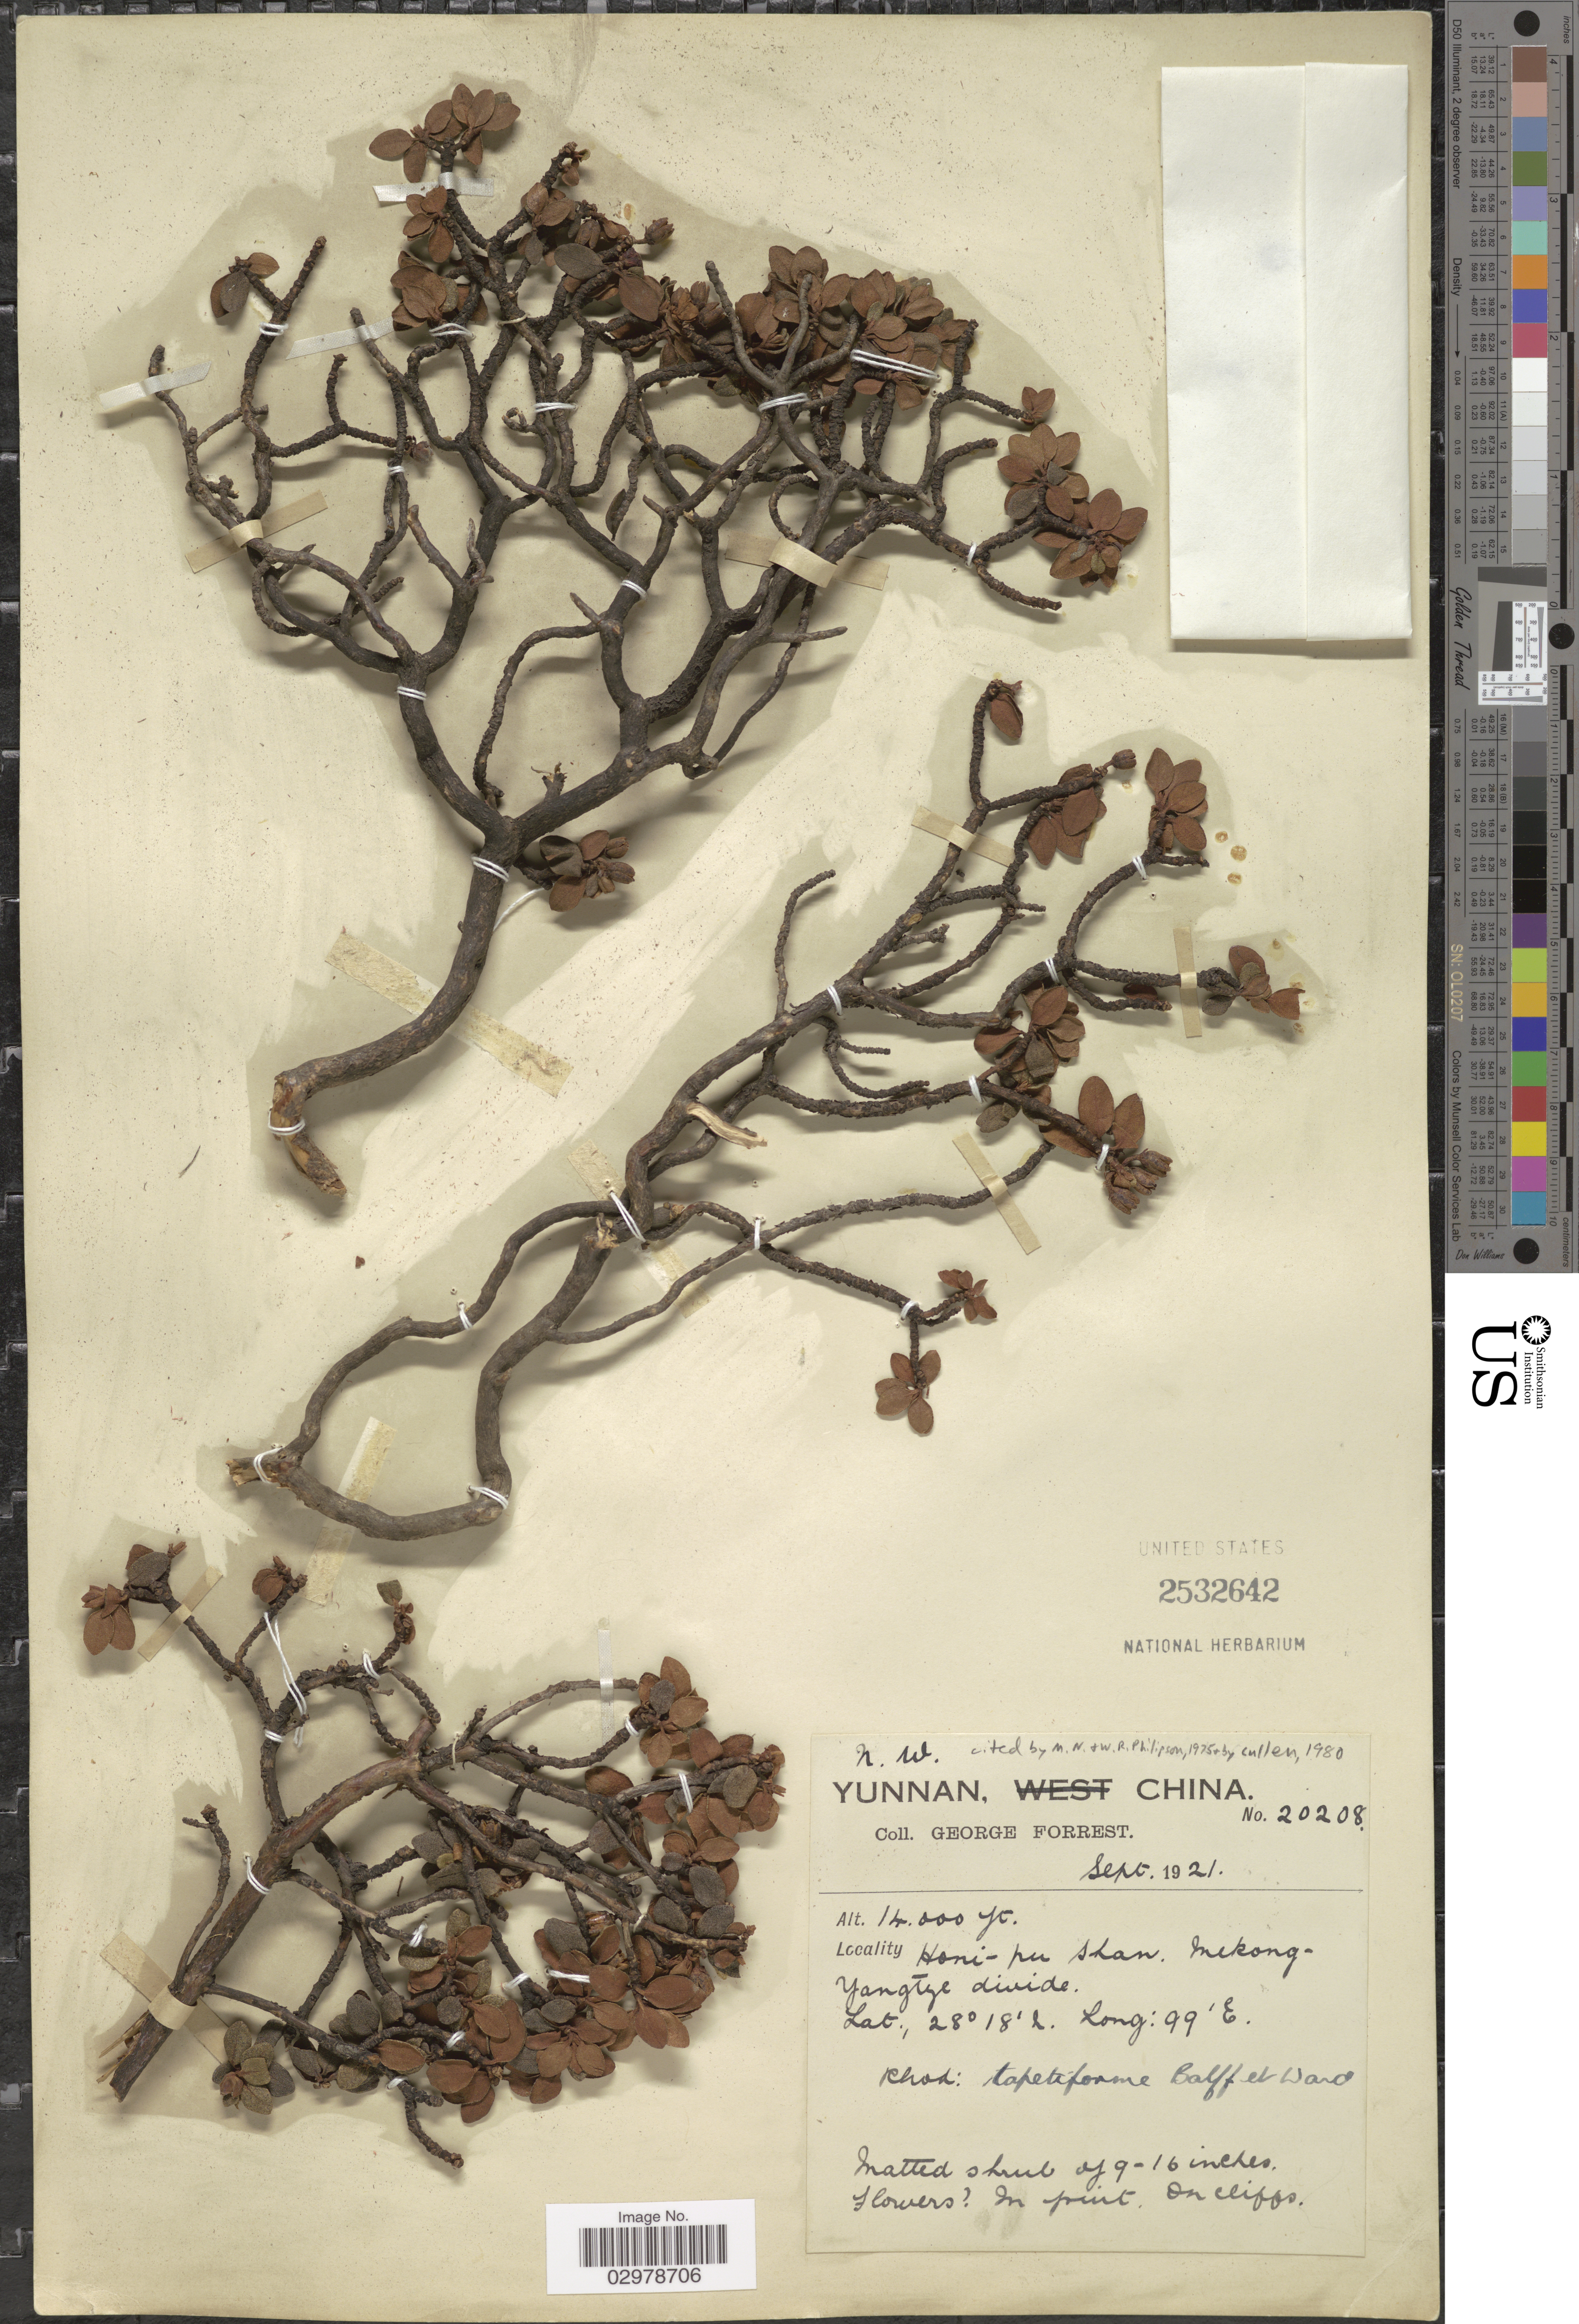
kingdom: Plantae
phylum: Tracheophyta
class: Magnoliopsida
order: Ericales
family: Ericaceae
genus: Rhododendron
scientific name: Rhododendron tapetiforme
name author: Balf. f. & Kingdon-Ward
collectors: G. Forrest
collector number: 20208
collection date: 1921-09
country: China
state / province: Yunnan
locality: N.W. Yunnan. Honi-pu Shan. Mekong-Yangtze divide.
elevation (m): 4267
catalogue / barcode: US 2532642